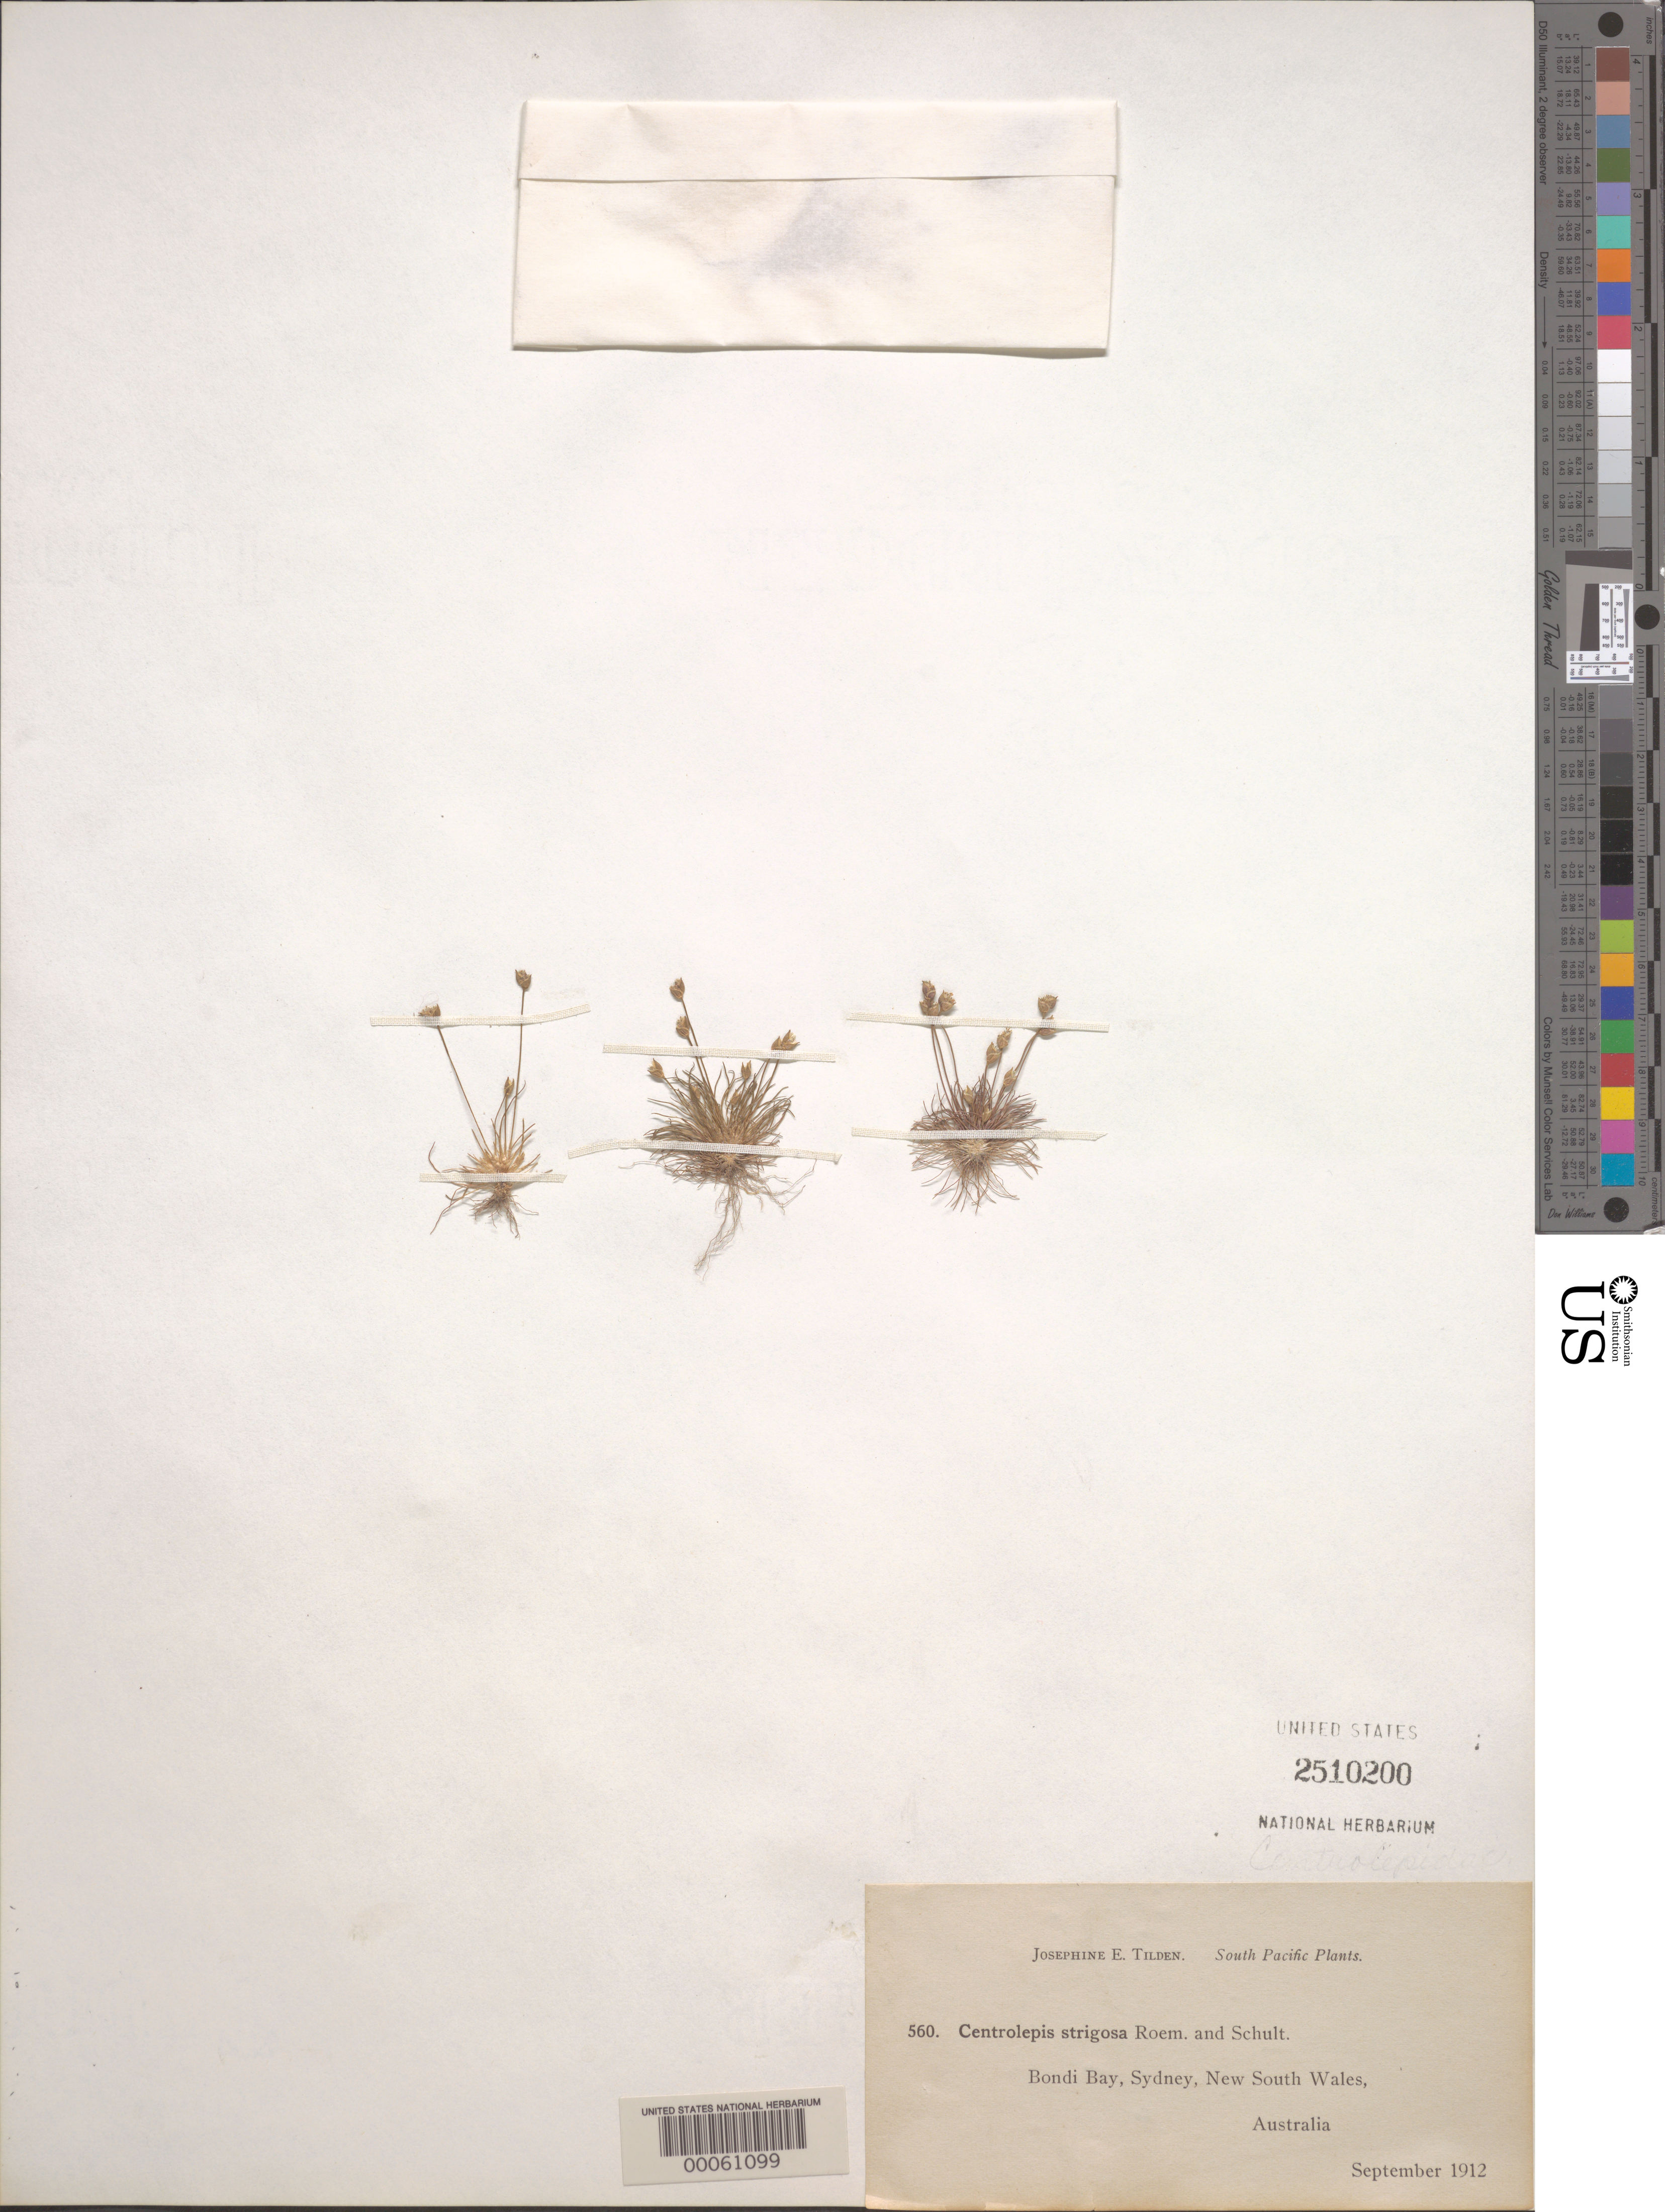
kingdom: Plantae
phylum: Tracheophyta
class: Liliopsida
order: Poales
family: Restionaceae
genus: Centrolepis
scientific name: Centrolepis strigosa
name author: (R. Br.) Roem. & Schult.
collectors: J. E. Tilden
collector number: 560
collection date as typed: Sep 1912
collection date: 1912-09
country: Australia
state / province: New South Wales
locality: Sydney, bondi bay.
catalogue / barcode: US 2510200